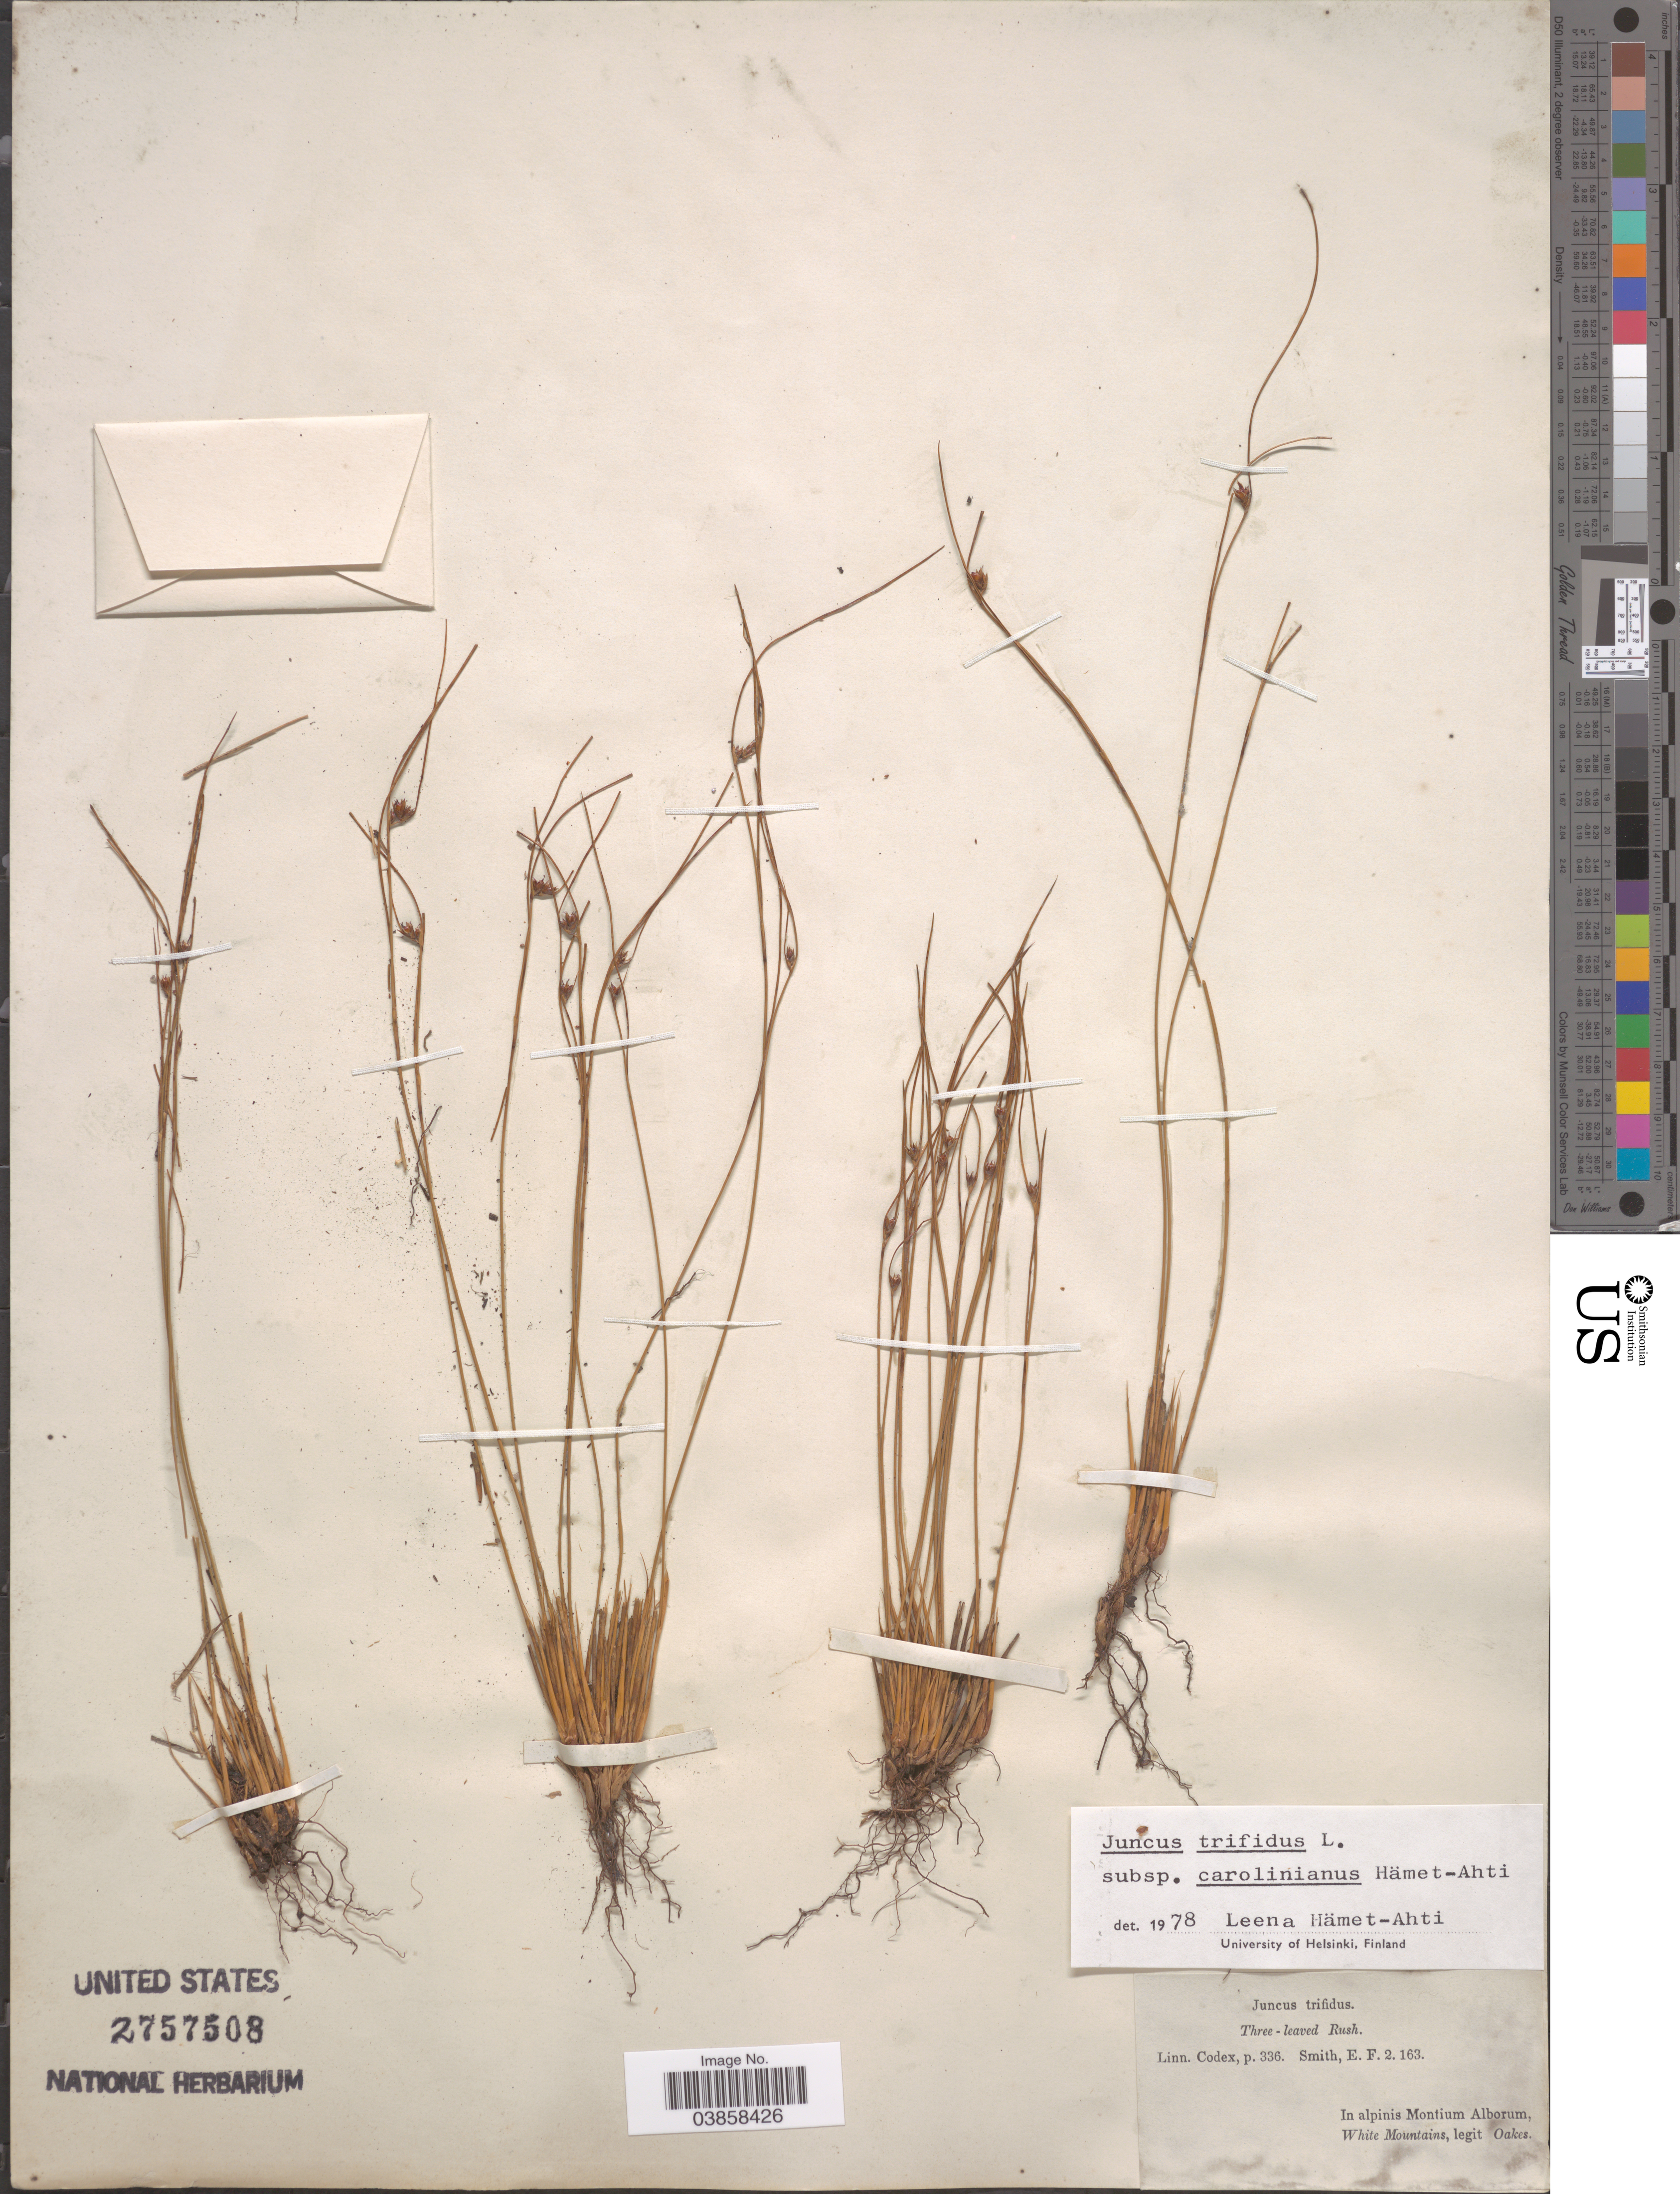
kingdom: Plantae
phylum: Tracheophyta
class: Liliopsida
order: Poales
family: Juncaceae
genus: Juncus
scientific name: Juncus trifidus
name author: L.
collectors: -. Oakes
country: United States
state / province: New Hampshire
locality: In alpinis Montium lborum, White Mountains.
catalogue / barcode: US 2757508